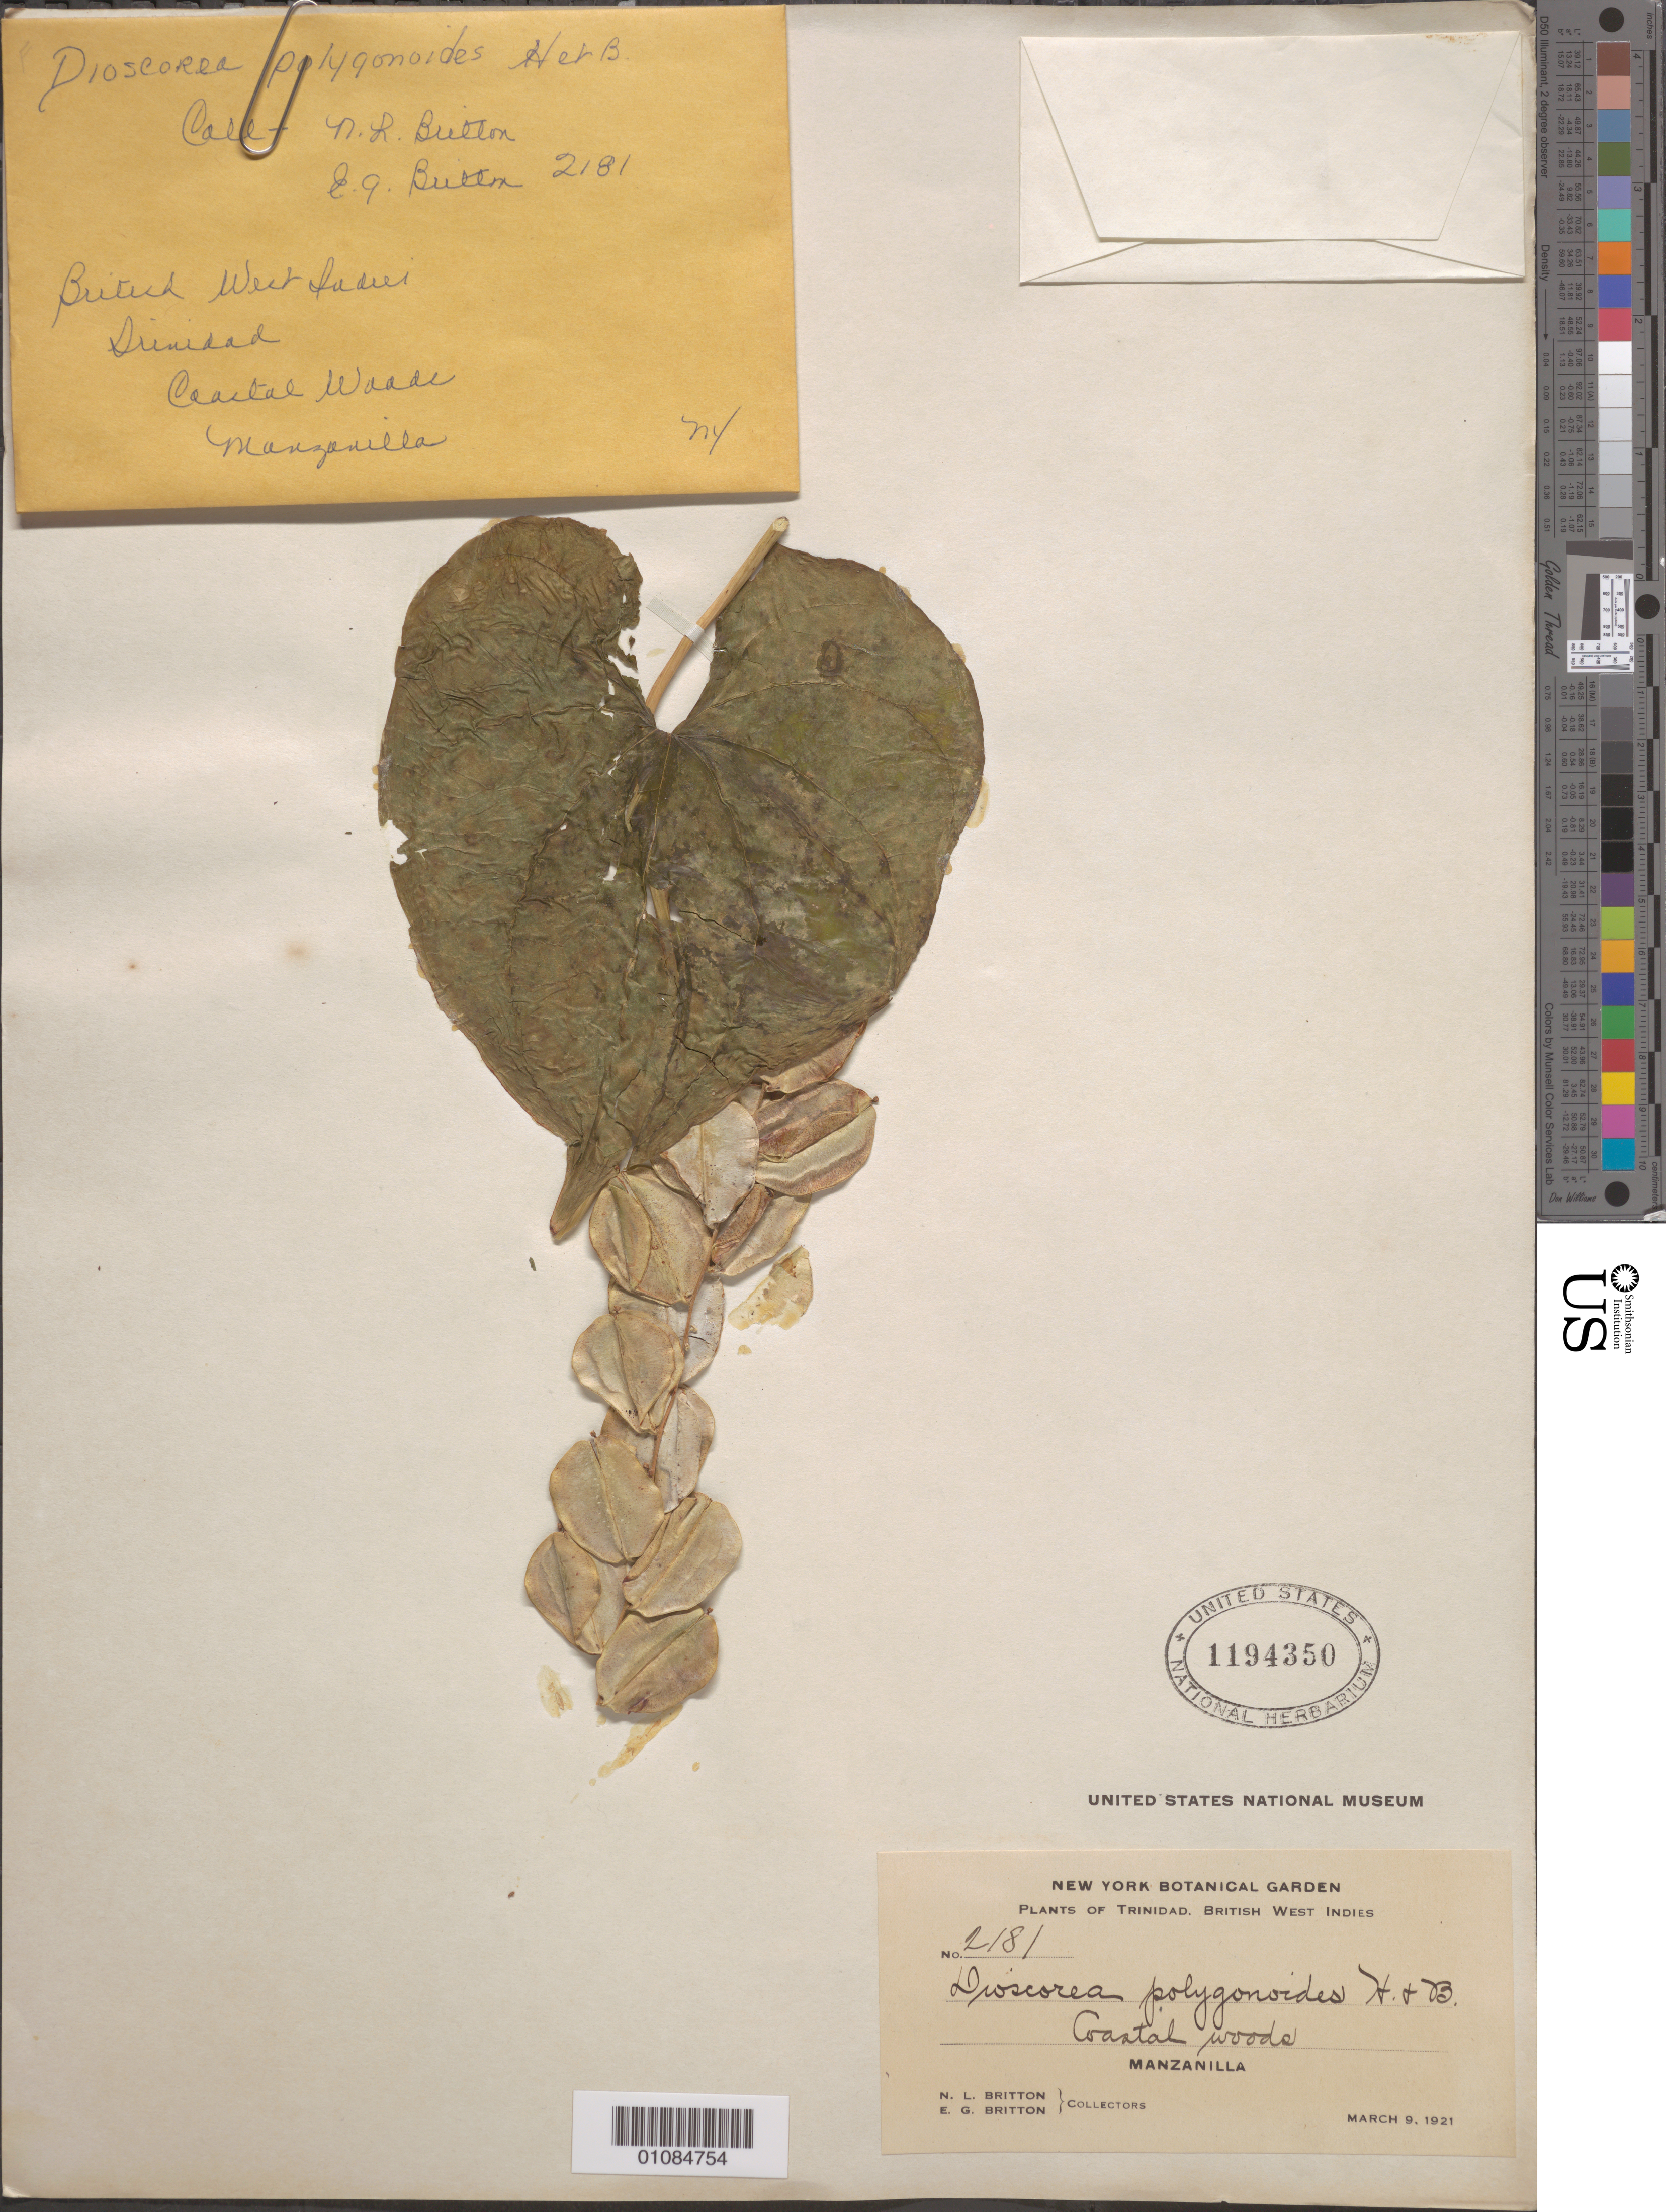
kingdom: Plantae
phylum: Tracheophyta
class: Liliopsida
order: Dioscoreales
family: Dioscoreaceae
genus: Dioscorea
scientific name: Dioscorea polygonoides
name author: Humb. & Bonpl. ex Willd.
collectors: N. Britton & E. G. Britton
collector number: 2181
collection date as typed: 09 Mar 1921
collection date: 1921-03-09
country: Trinidad and Tobago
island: Trinidad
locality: Manzanilla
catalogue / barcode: US 1194350